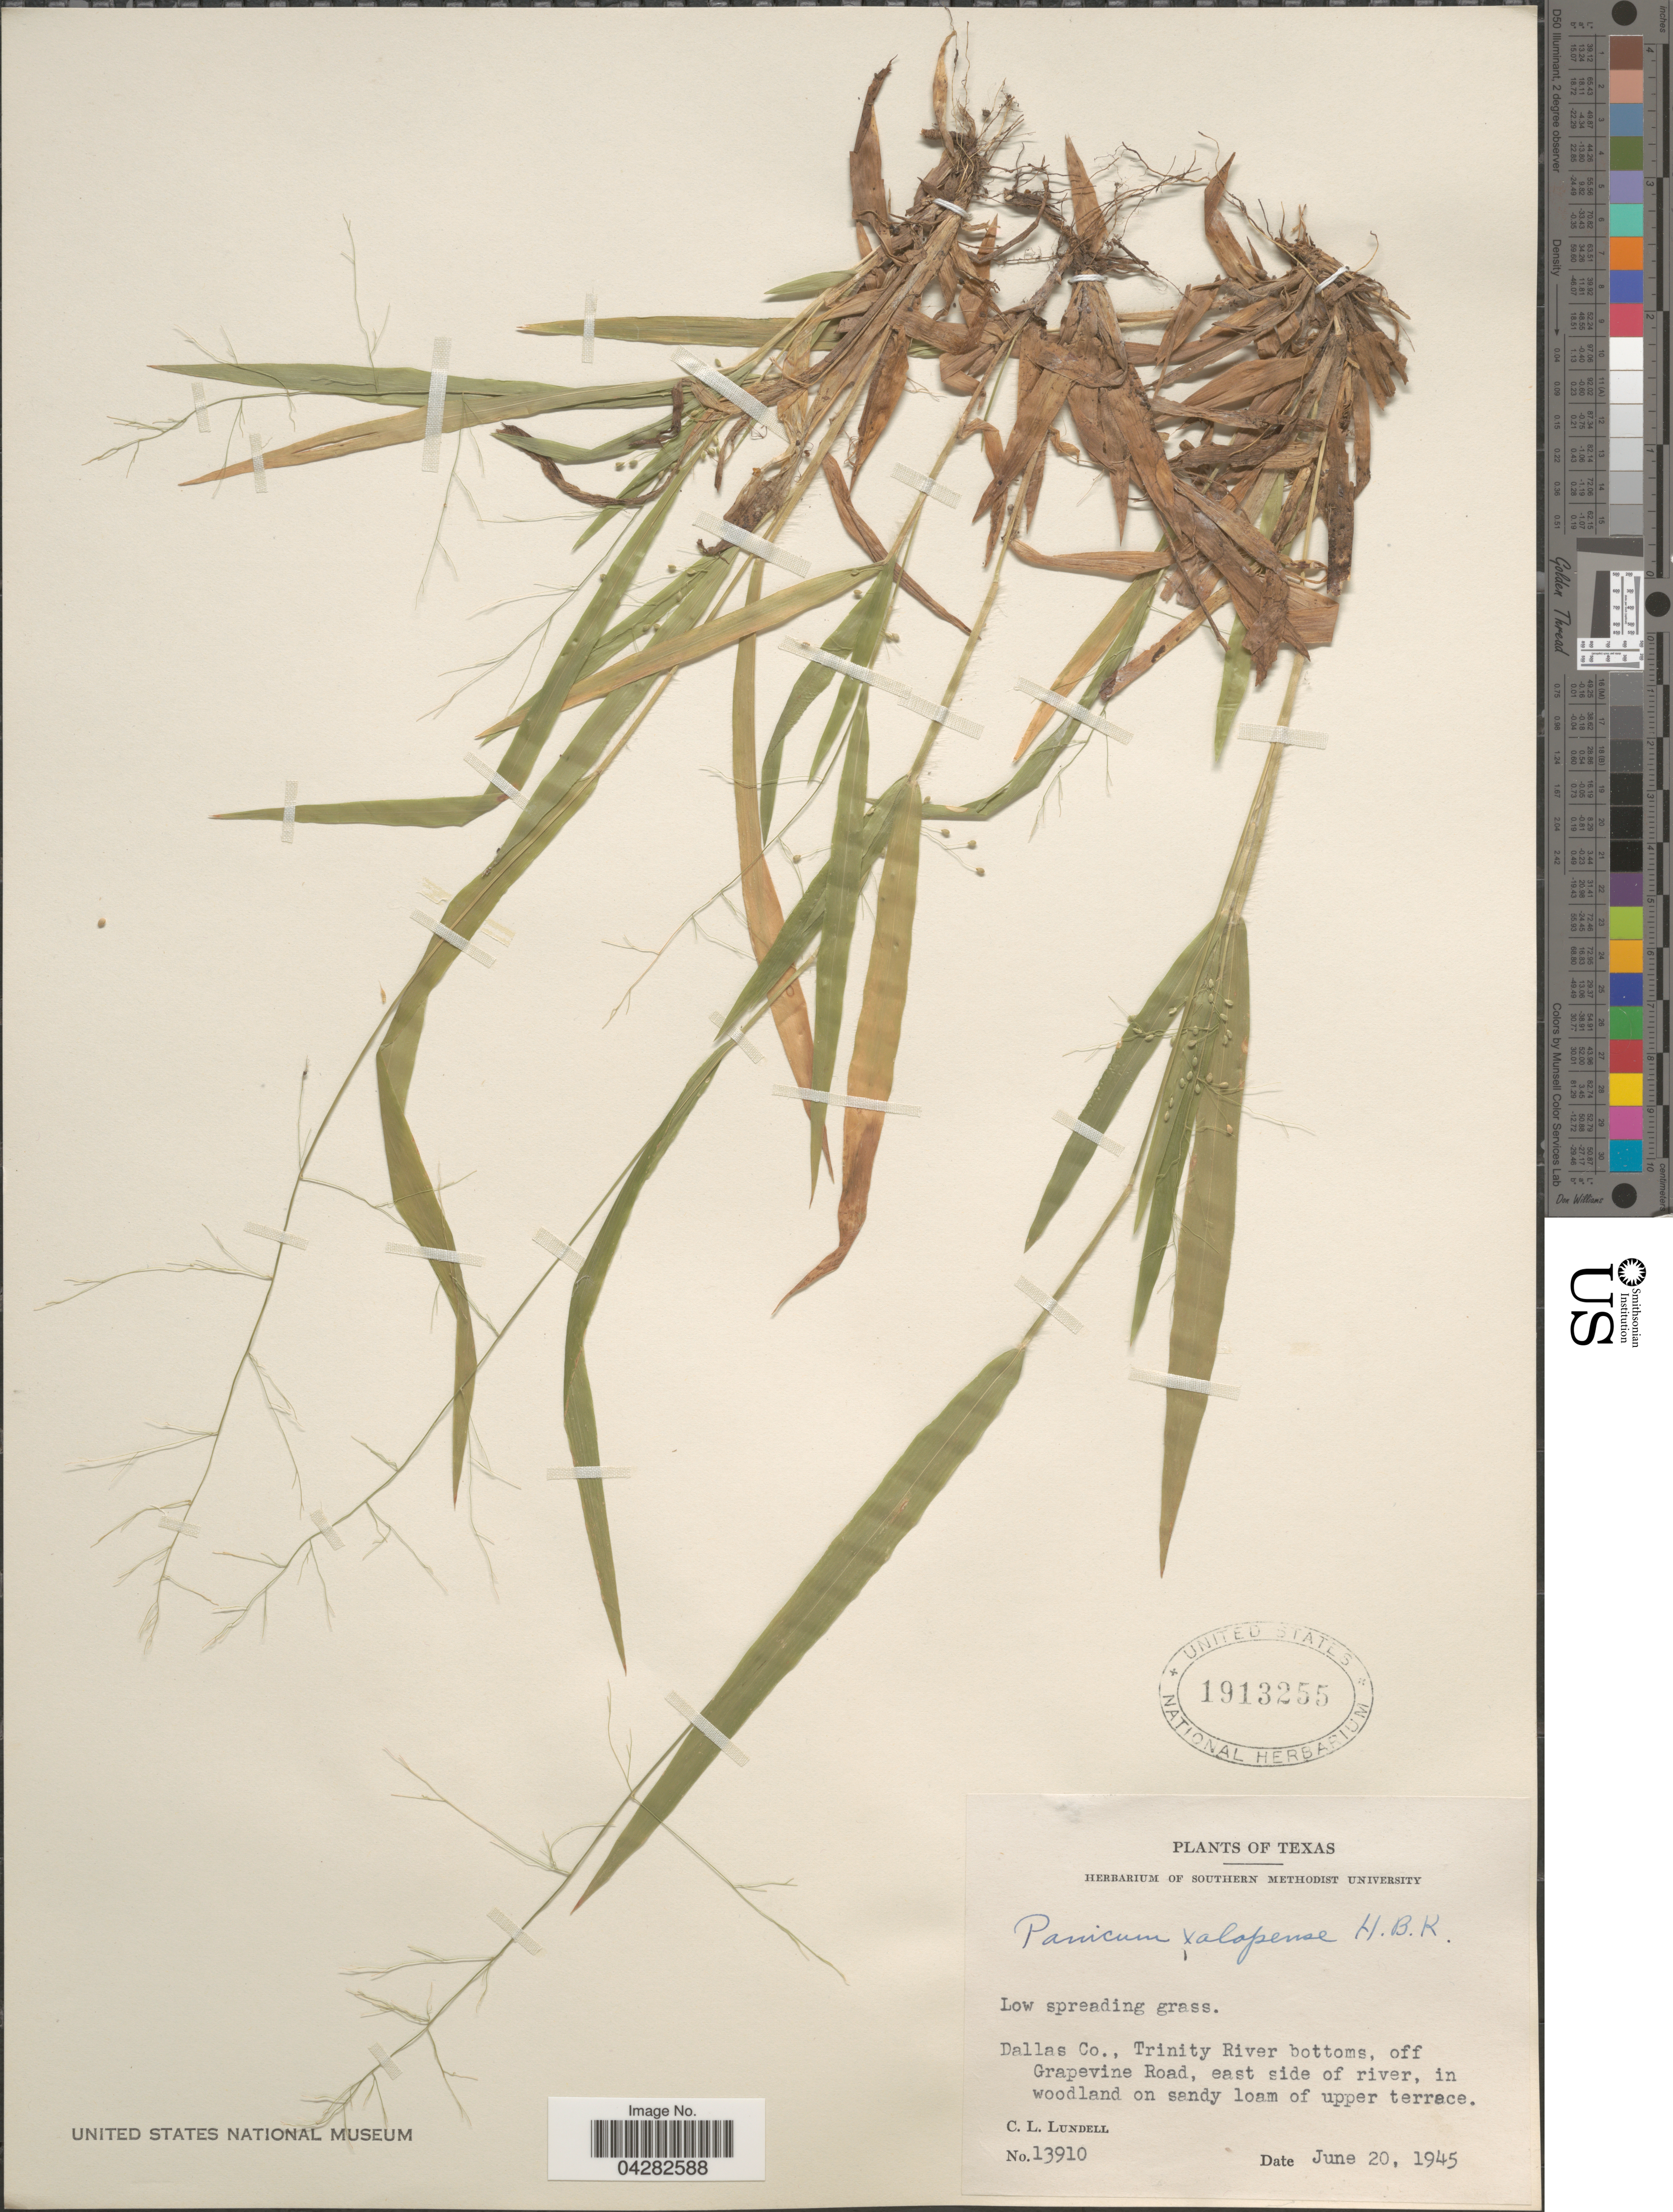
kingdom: Plantae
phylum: Tracheophyta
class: Liliopsida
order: Poales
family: Poaceae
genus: Dichanthelium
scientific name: Dichanthelium laxiflorum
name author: (Lam.) Gould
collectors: C. L. Lundell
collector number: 13910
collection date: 1945-06-20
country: United States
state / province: Texas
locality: Dallas Co., Trinity River bottoms, off Grapevine Road, east side of river.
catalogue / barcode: US 1913255